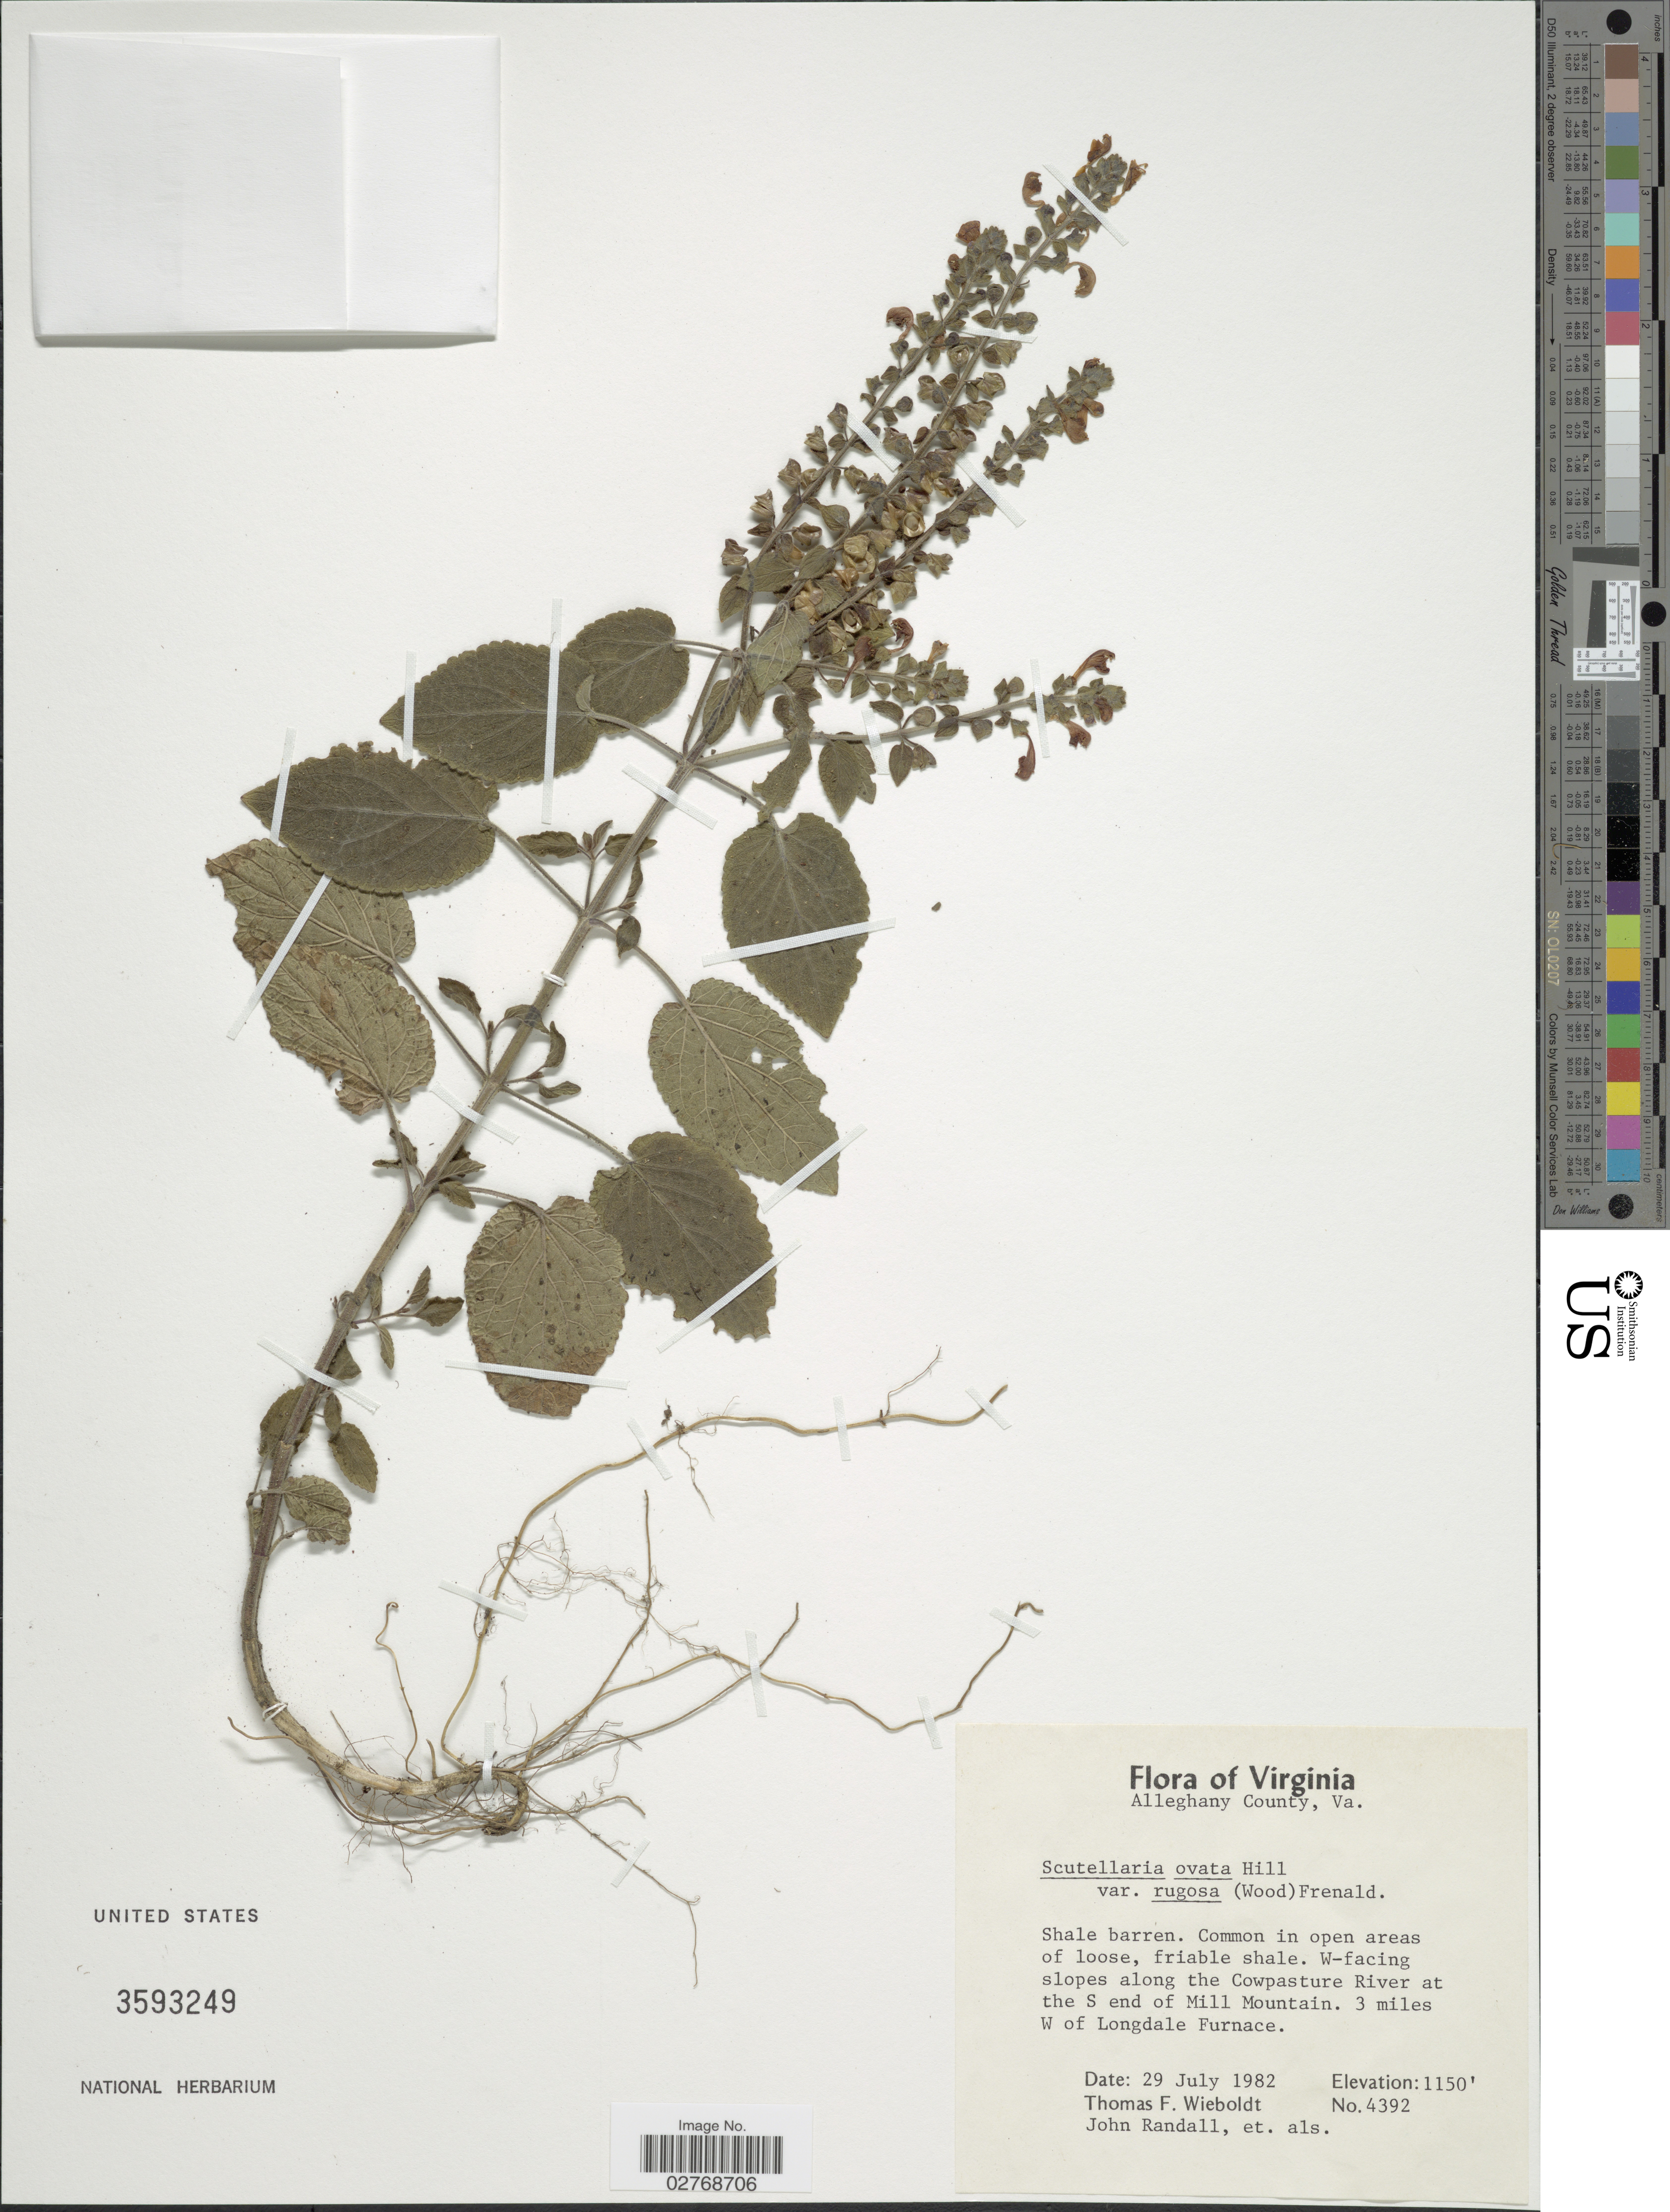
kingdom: Plantae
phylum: Tracheophyta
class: Magnoliopsida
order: Lamiales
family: Lamiaceae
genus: Scutellaria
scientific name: Scutellaria ovata subsp. rugosa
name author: (Alph. Wood) Epling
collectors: T. Wieboldt, J. Randall & et al.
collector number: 4392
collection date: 1982-07-29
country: United States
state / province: Virginia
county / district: Alleghany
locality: Alleghany County. W-facing slopes along the Cowpasture River at the S end of Mill Mountain. 3 miles W of Longdale Furnace.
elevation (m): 351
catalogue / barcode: US 3593249